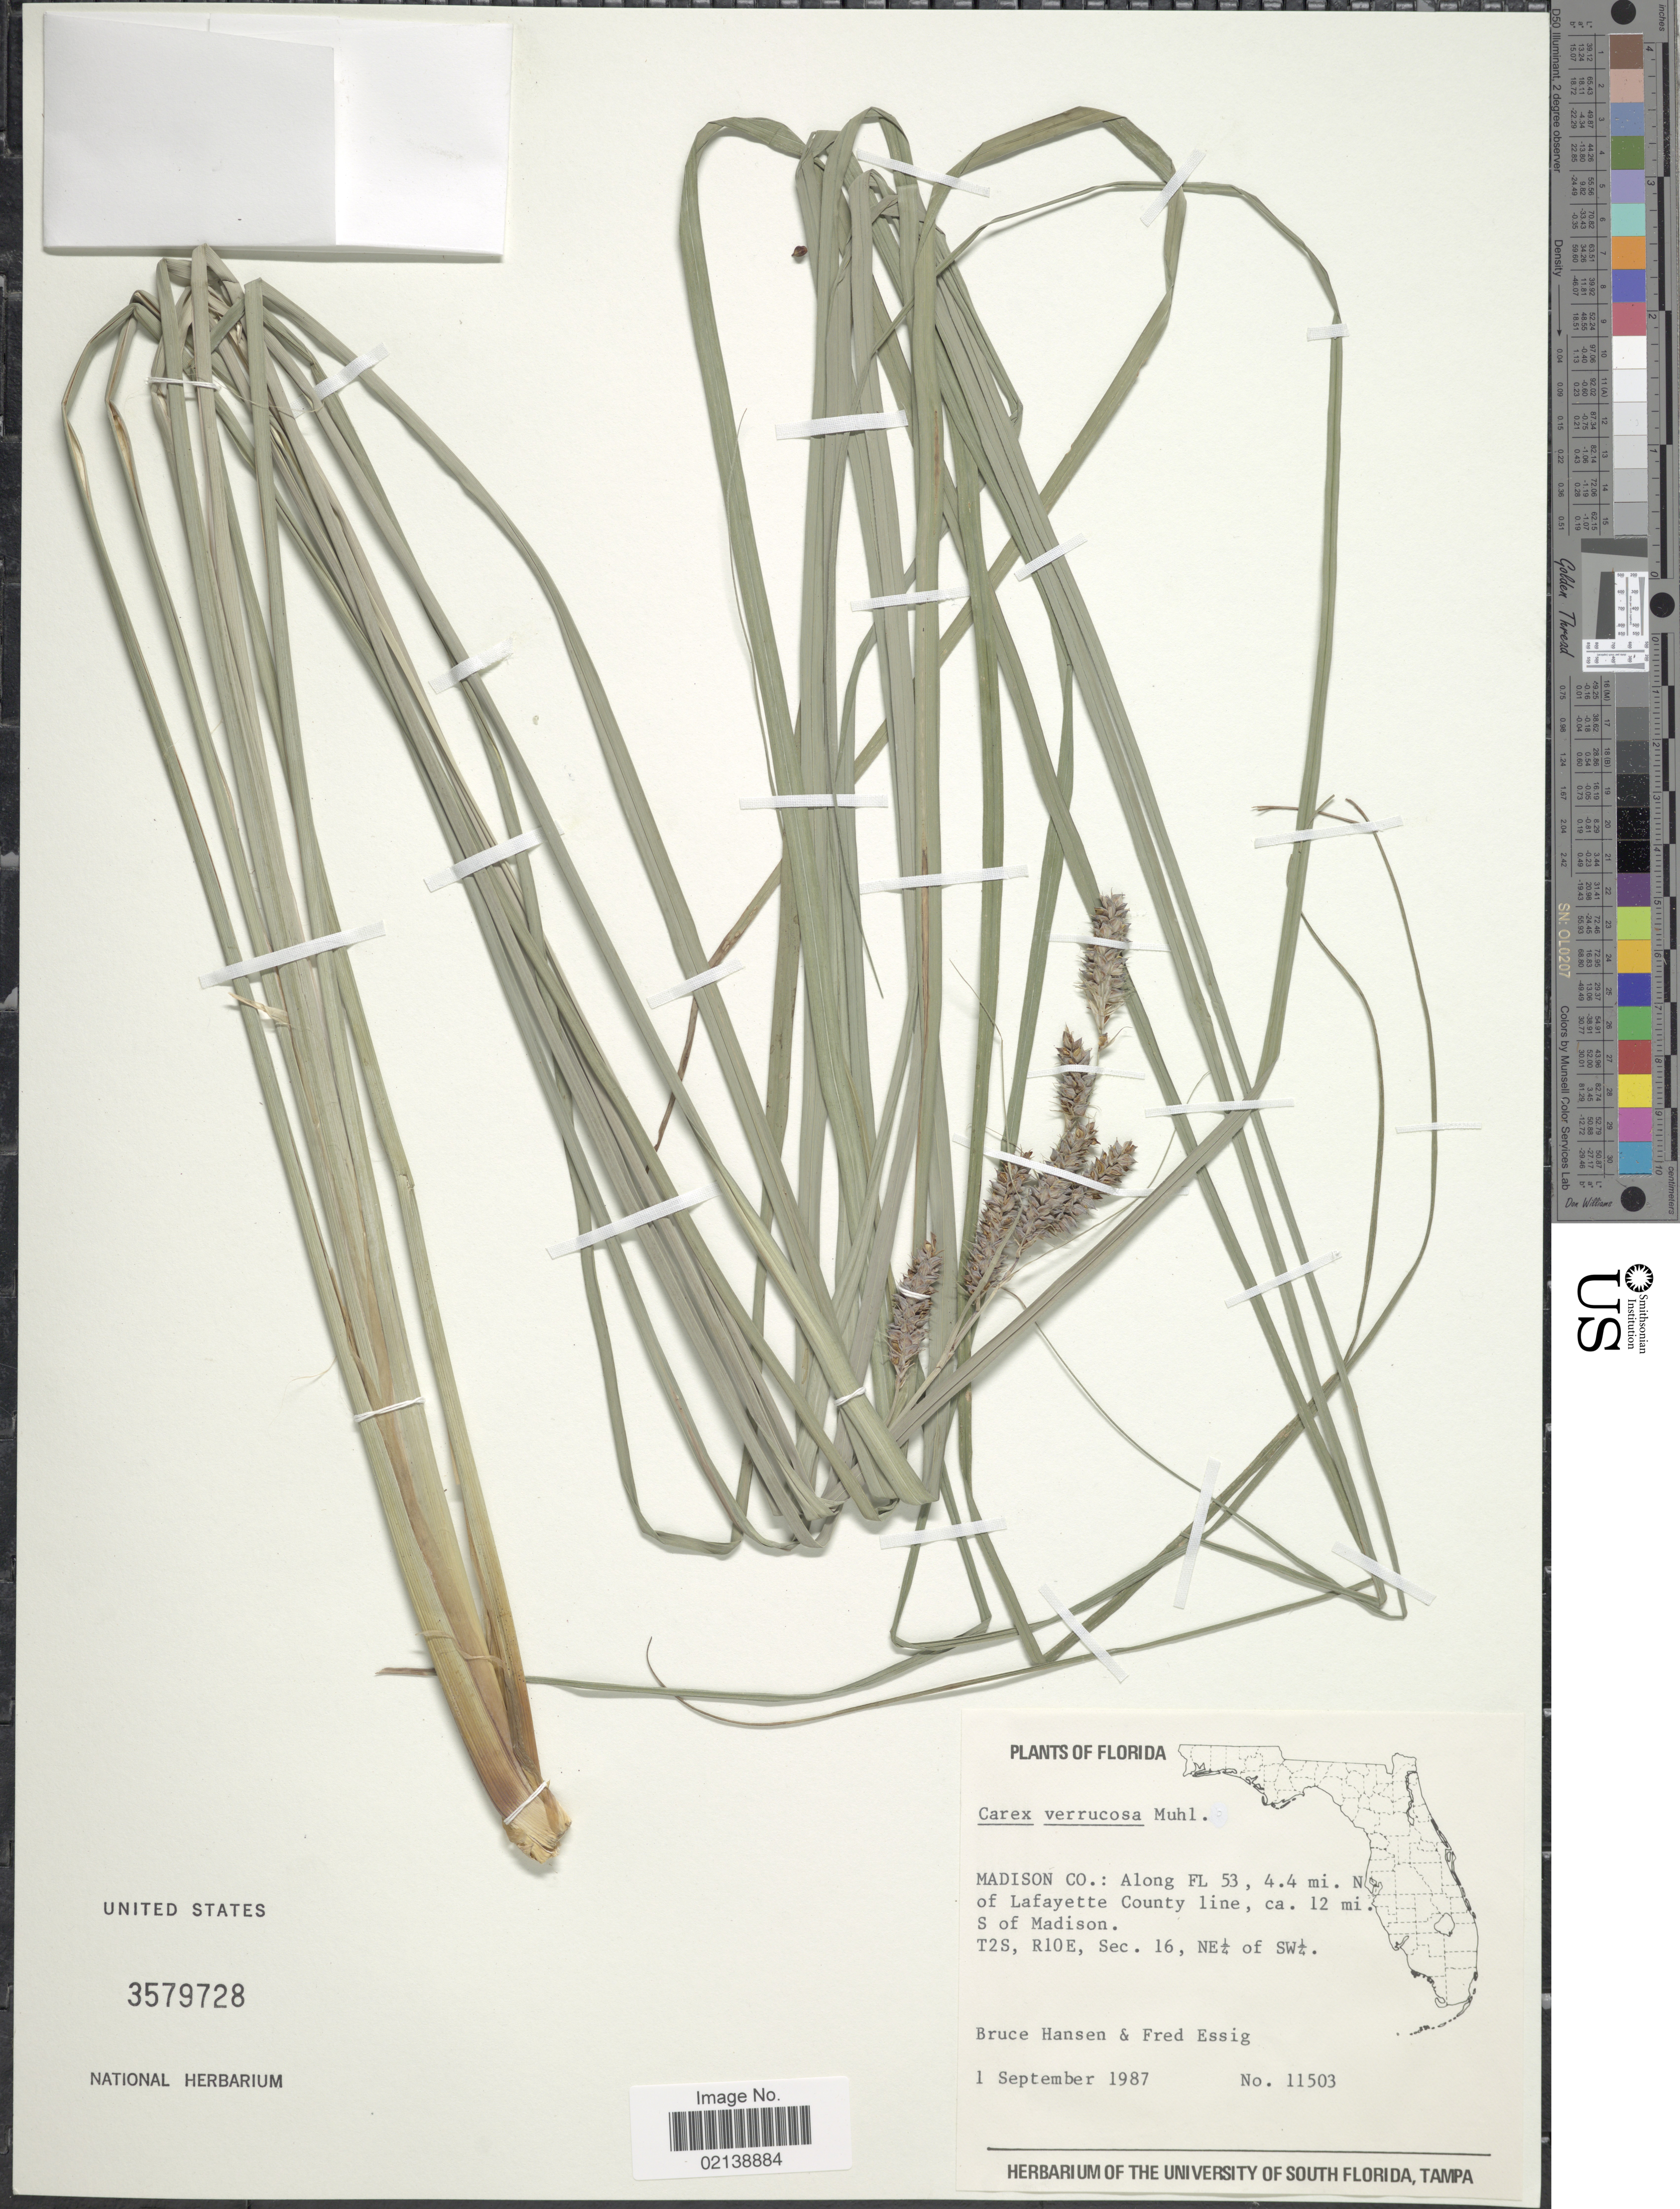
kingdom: Plantae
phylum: Tracheophyta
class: Liliopsida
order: Poales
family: Cyperaceae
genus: Carex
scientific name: Carex verrucosa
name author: Muhl.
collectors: B. Hansen & F. Essig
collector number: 11503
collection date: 1987-09-01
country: United States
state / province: Florida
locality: Madison Co.: Along FL 53, 4.4 mi. N. of Lafayette County line, ca. 12 mi. S of Madison, T2S, R10E, Sec. 16, NE¼ of SW¼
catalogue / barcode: US 3579728